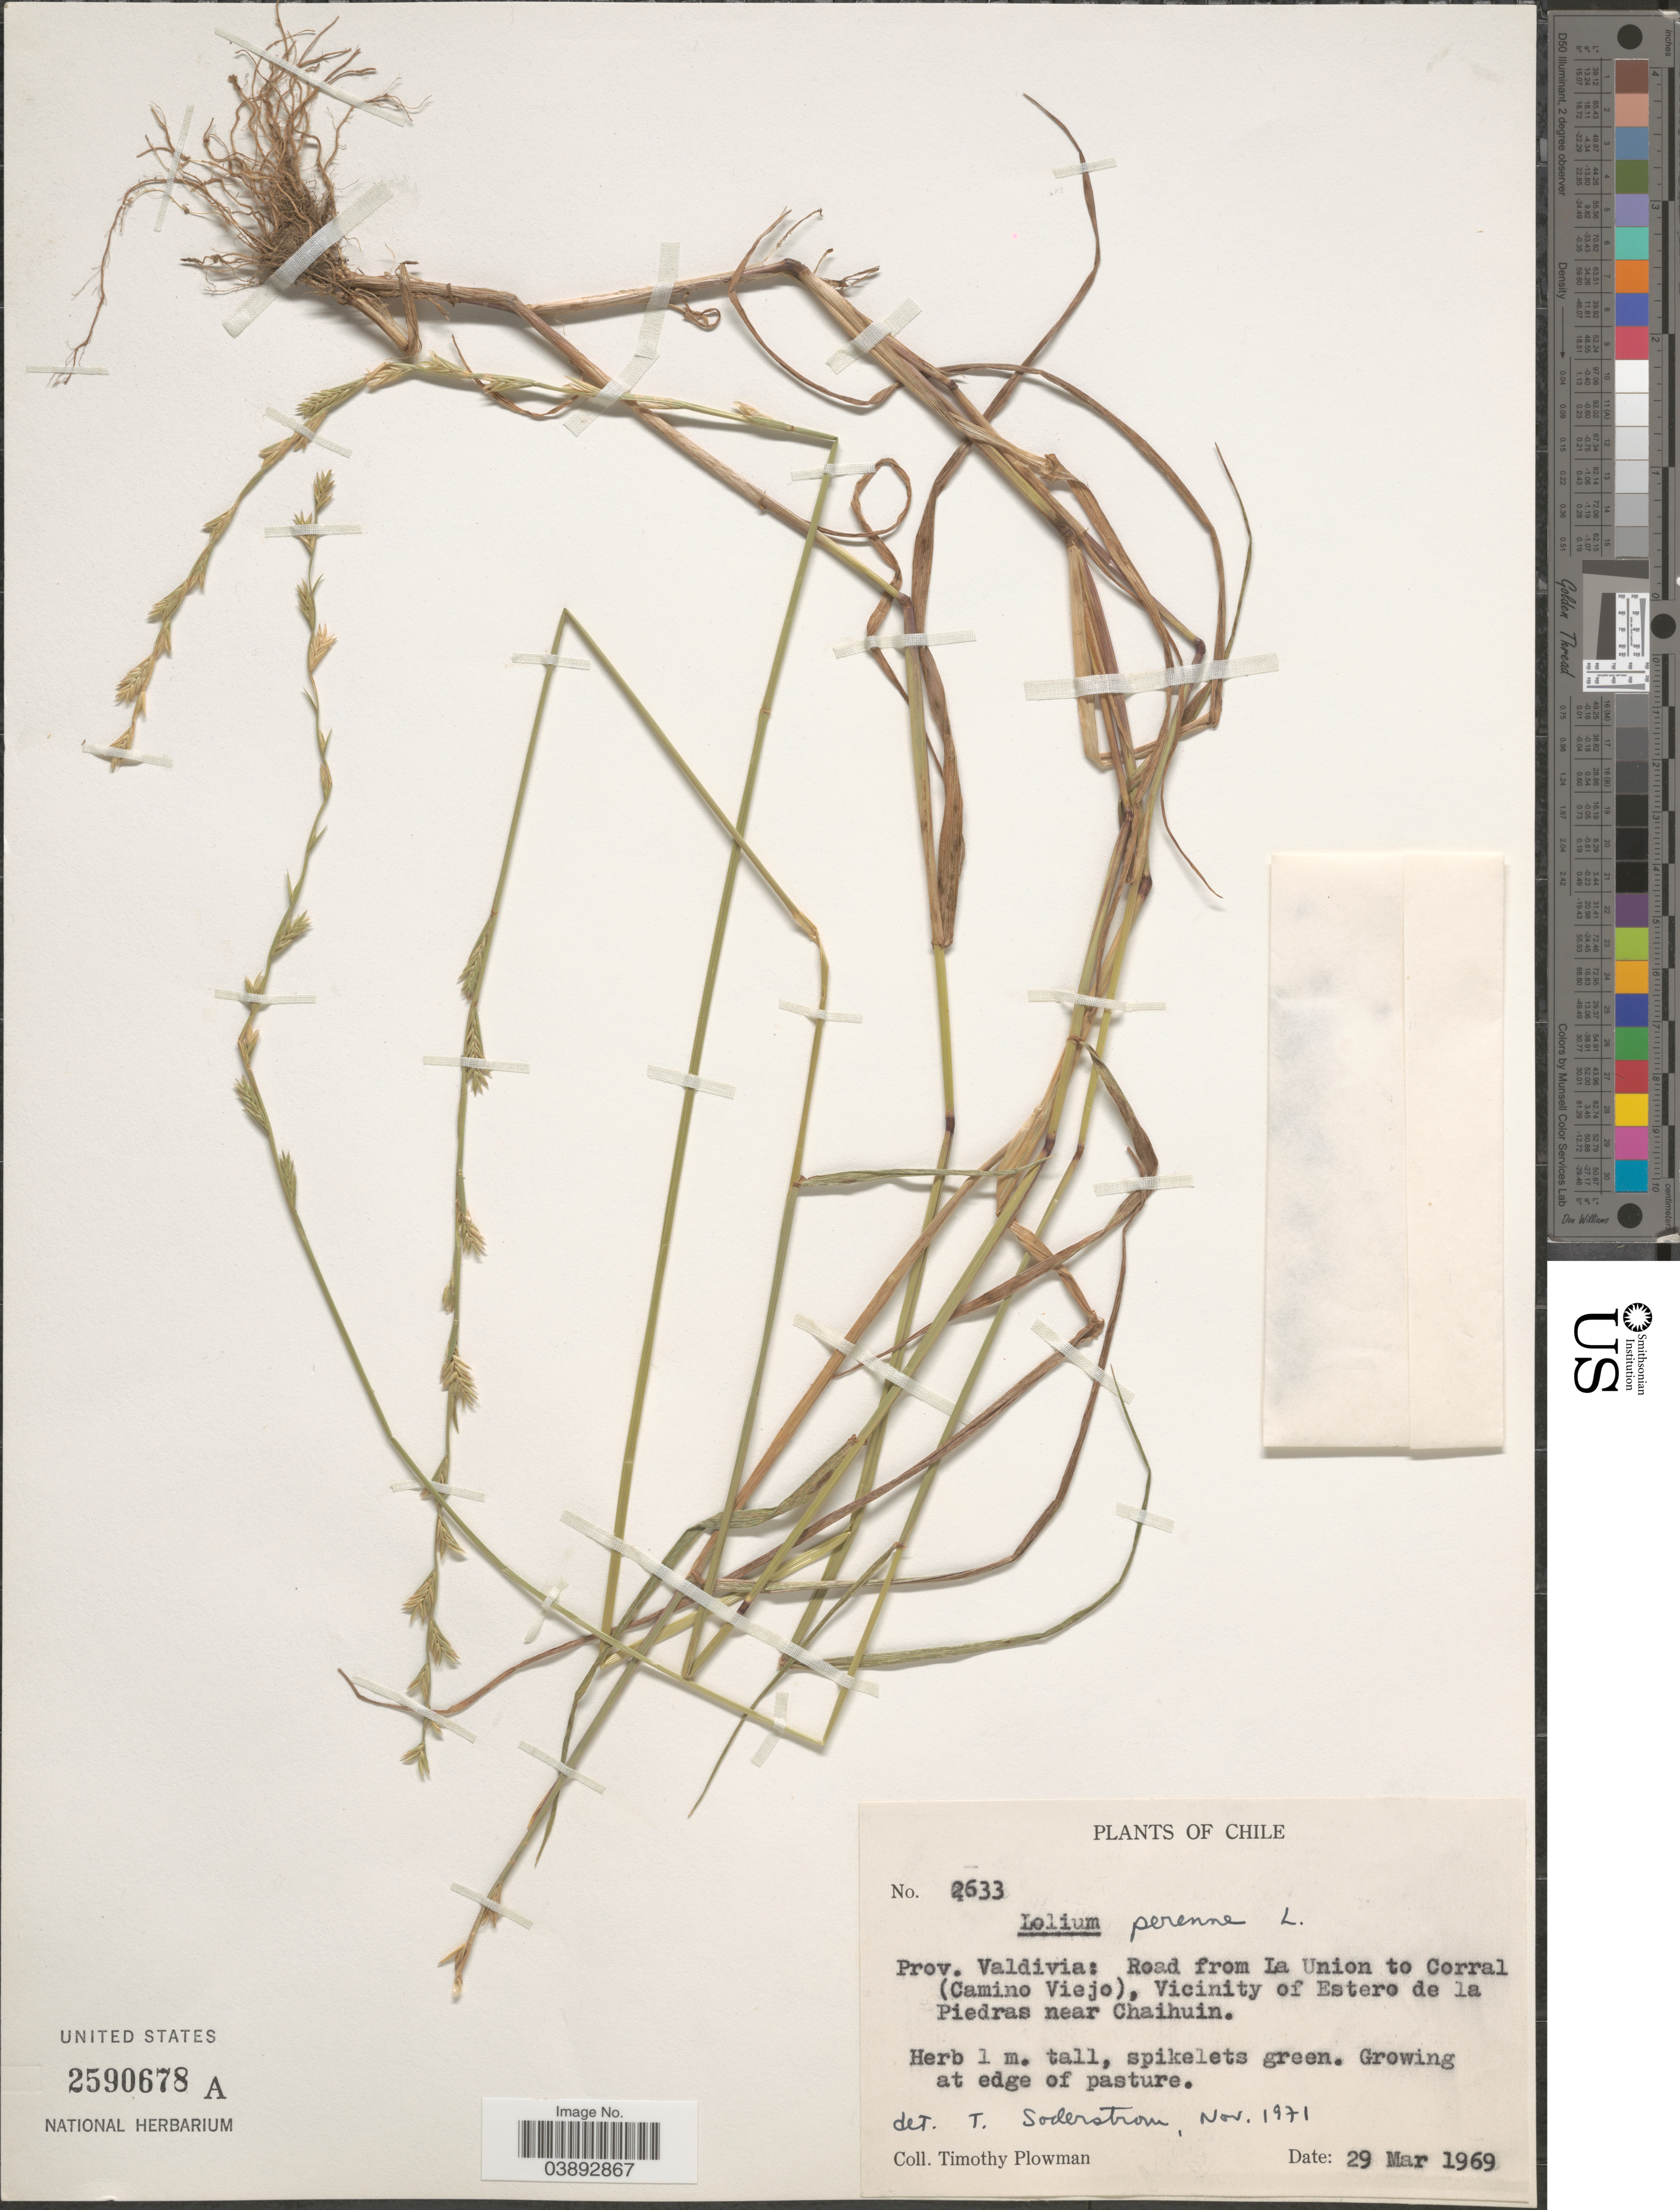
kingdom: Plantae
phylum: Tracheophyta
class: Liliopsida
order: Poales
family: Poaceae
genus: Lolium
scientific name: Lolium perenne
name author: L.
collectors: T. Plowman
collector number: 2633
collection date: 1969-03-29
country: Chile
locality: Prov. Valdivia: Road from La Union to Corral (Camino Viejo), Vicinity of Estero de la Piedras near Chaihuin.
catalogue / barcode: US 2590678A